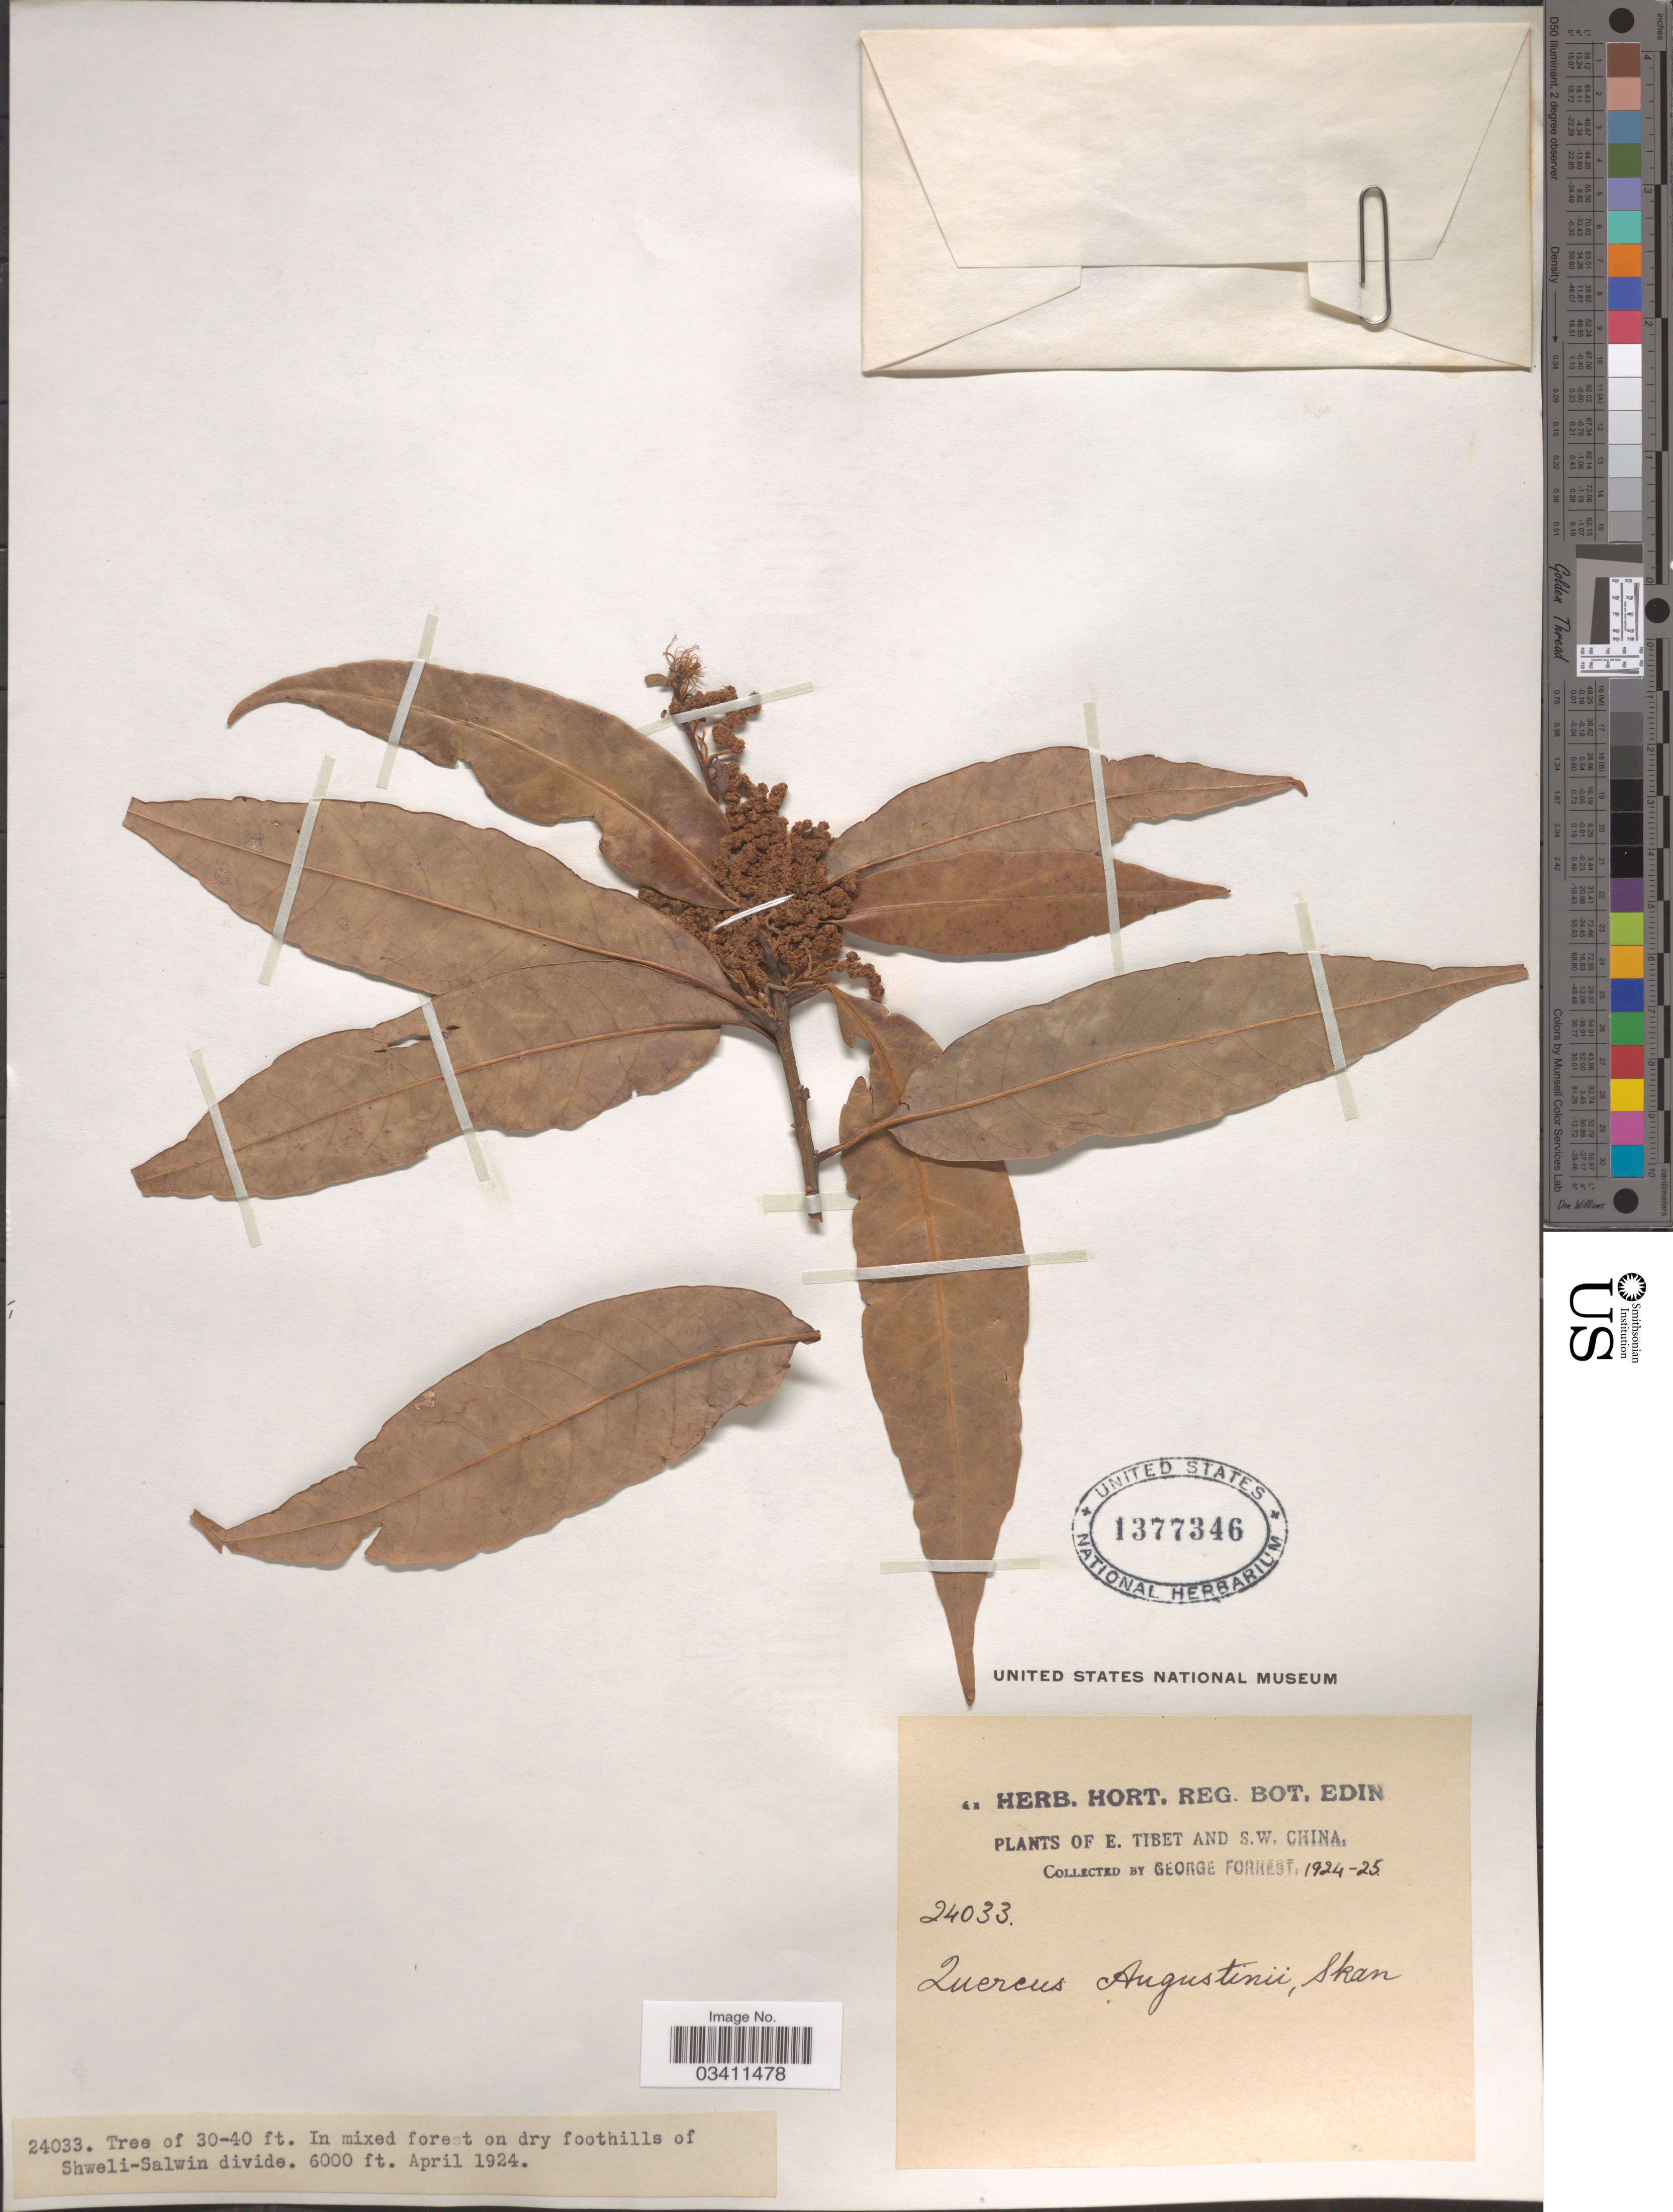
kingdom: Plantae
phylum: Tracheophyta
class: Magnoliopsida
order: Fagales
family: Fagaceae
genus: Quercus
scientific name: Quercus augustinii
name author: Skan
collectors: G. Forrest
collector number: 24033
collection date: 1924-04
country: China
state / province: Xizang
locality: E. Tibet and S.W. China. In mixed forest on dry foothills of Shweli-Salwin divide.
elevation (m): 1829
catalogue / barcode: US 1377346